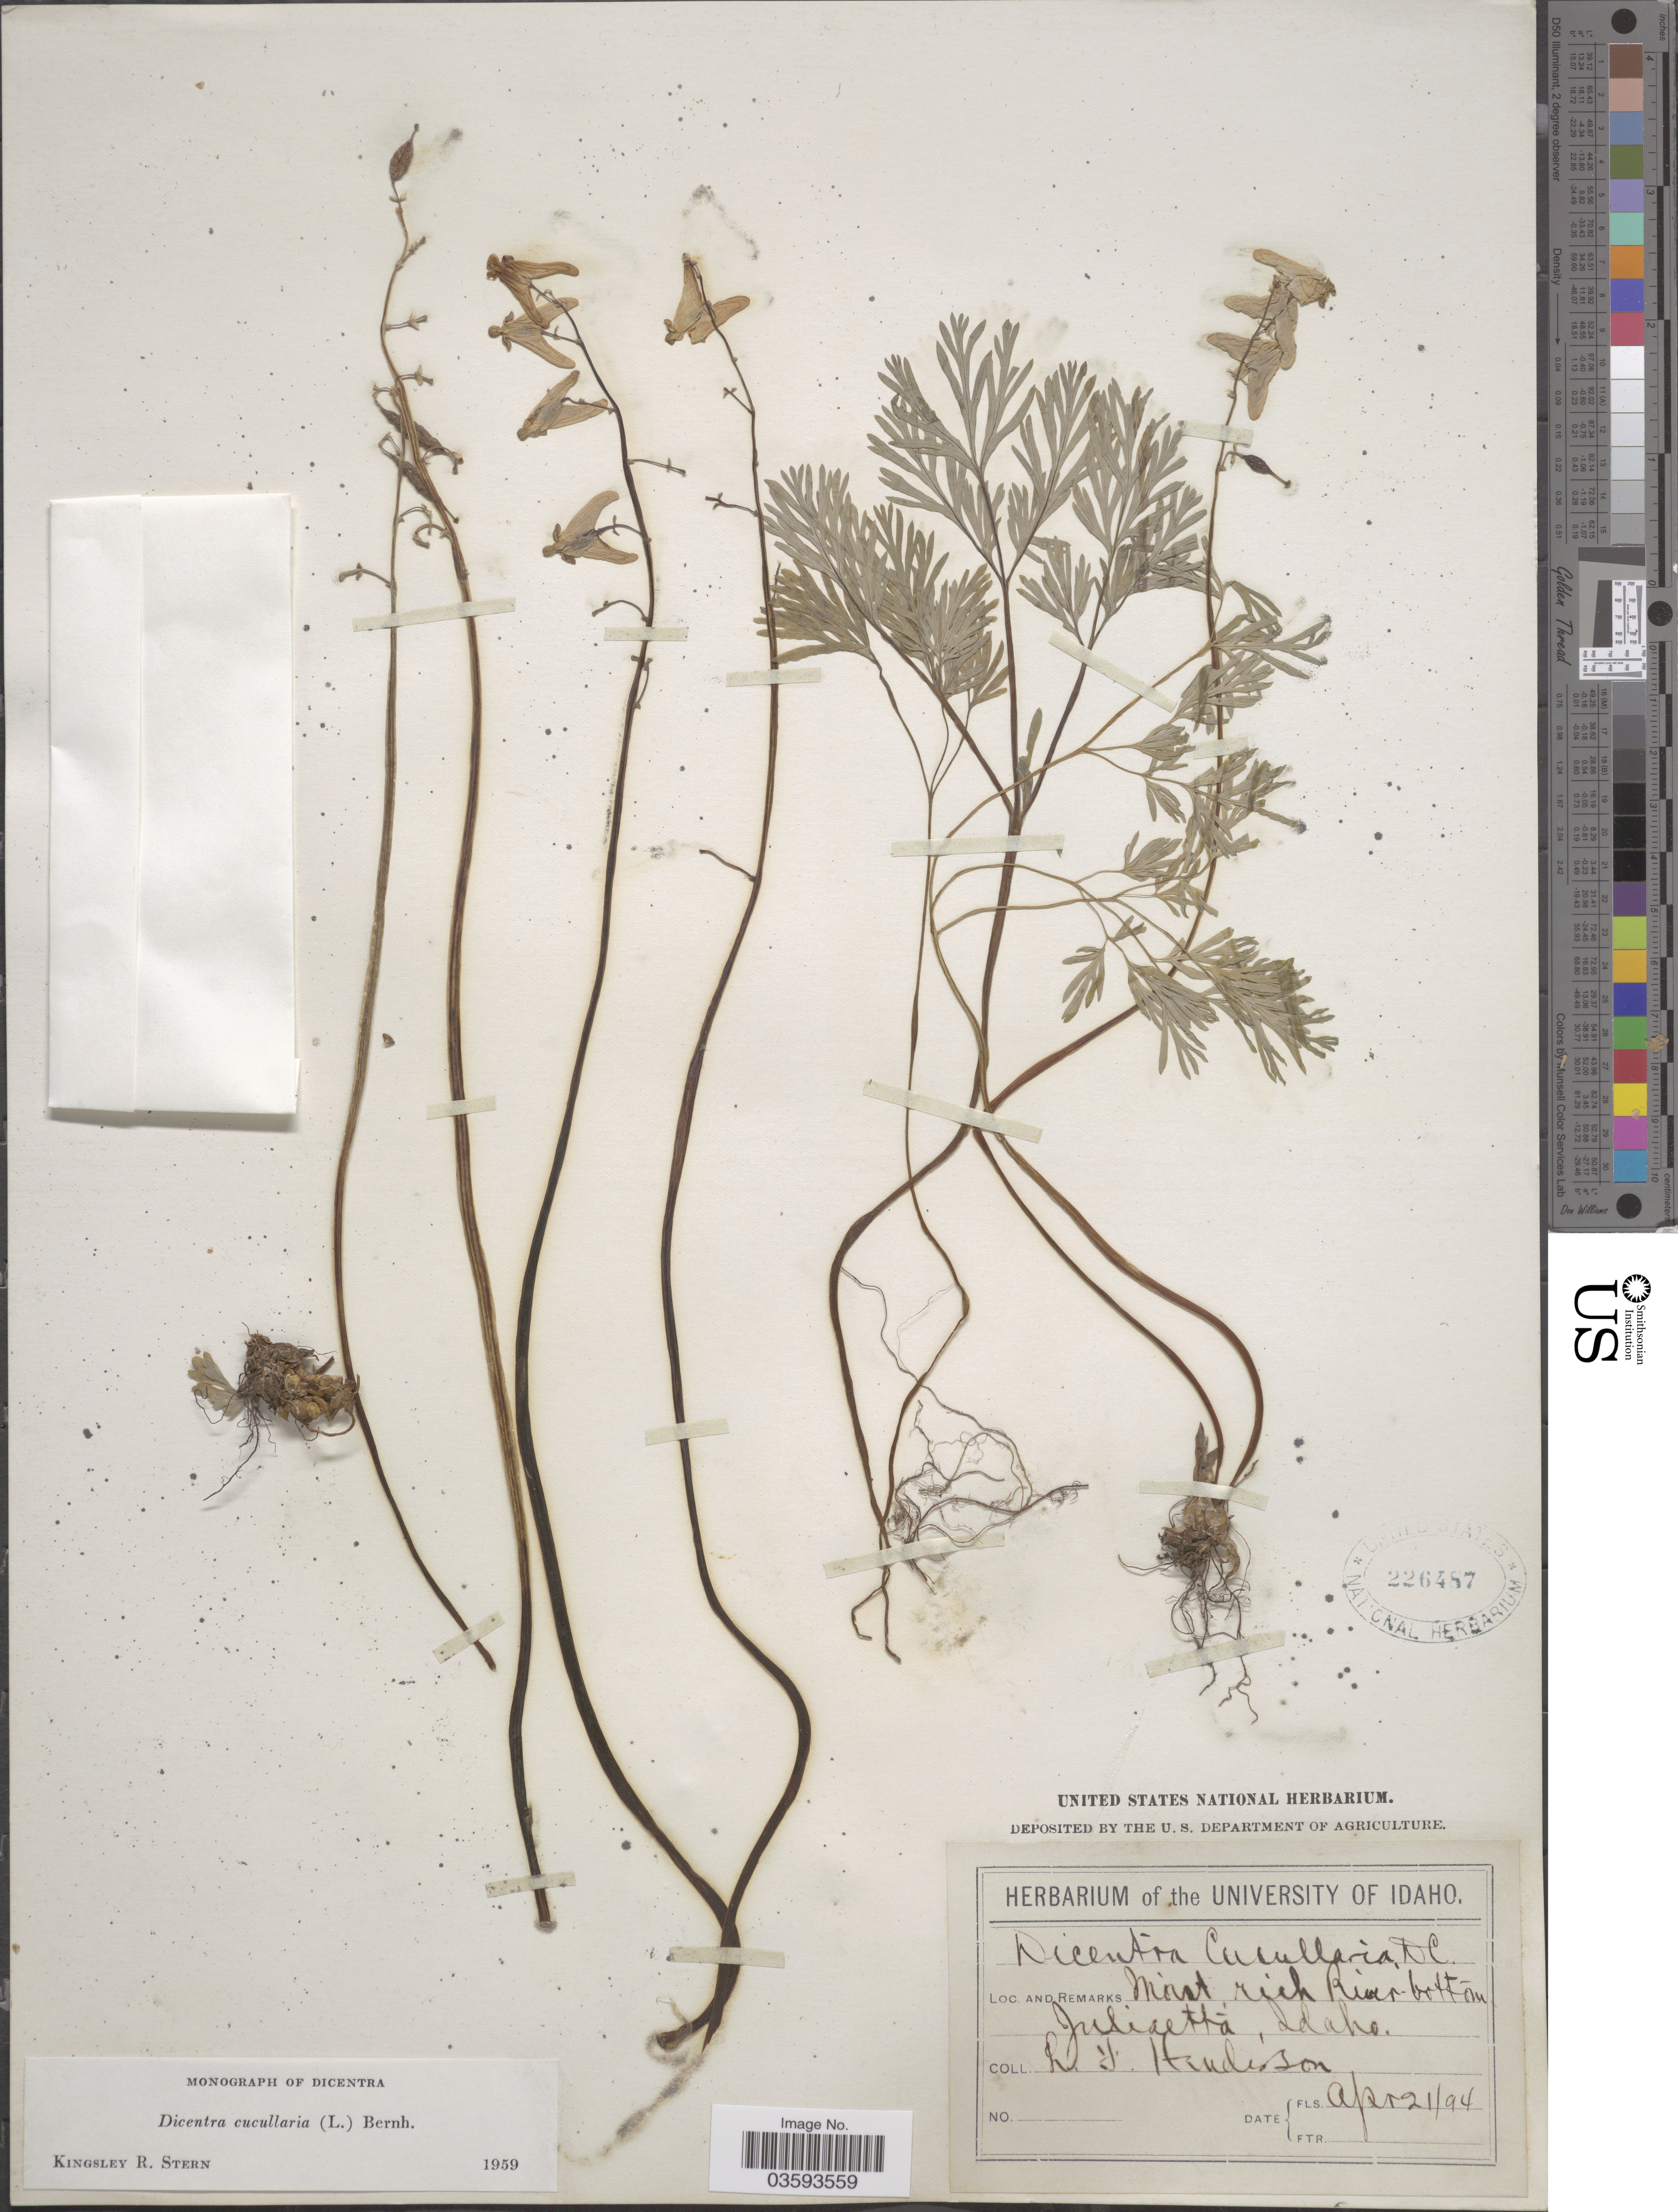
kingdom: Plantae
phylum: Tracheophyta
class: Magnoliopsida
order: Ranunculales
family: Papaveraceae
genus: Dicentra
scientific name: Dicentra cucullaria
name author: (L.) Bernh.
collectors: L. Henderson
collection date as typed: Transcribed d/m/y: 21/4/94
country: United States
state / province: Idaho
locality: Juliaetta.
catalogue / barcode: US 226487